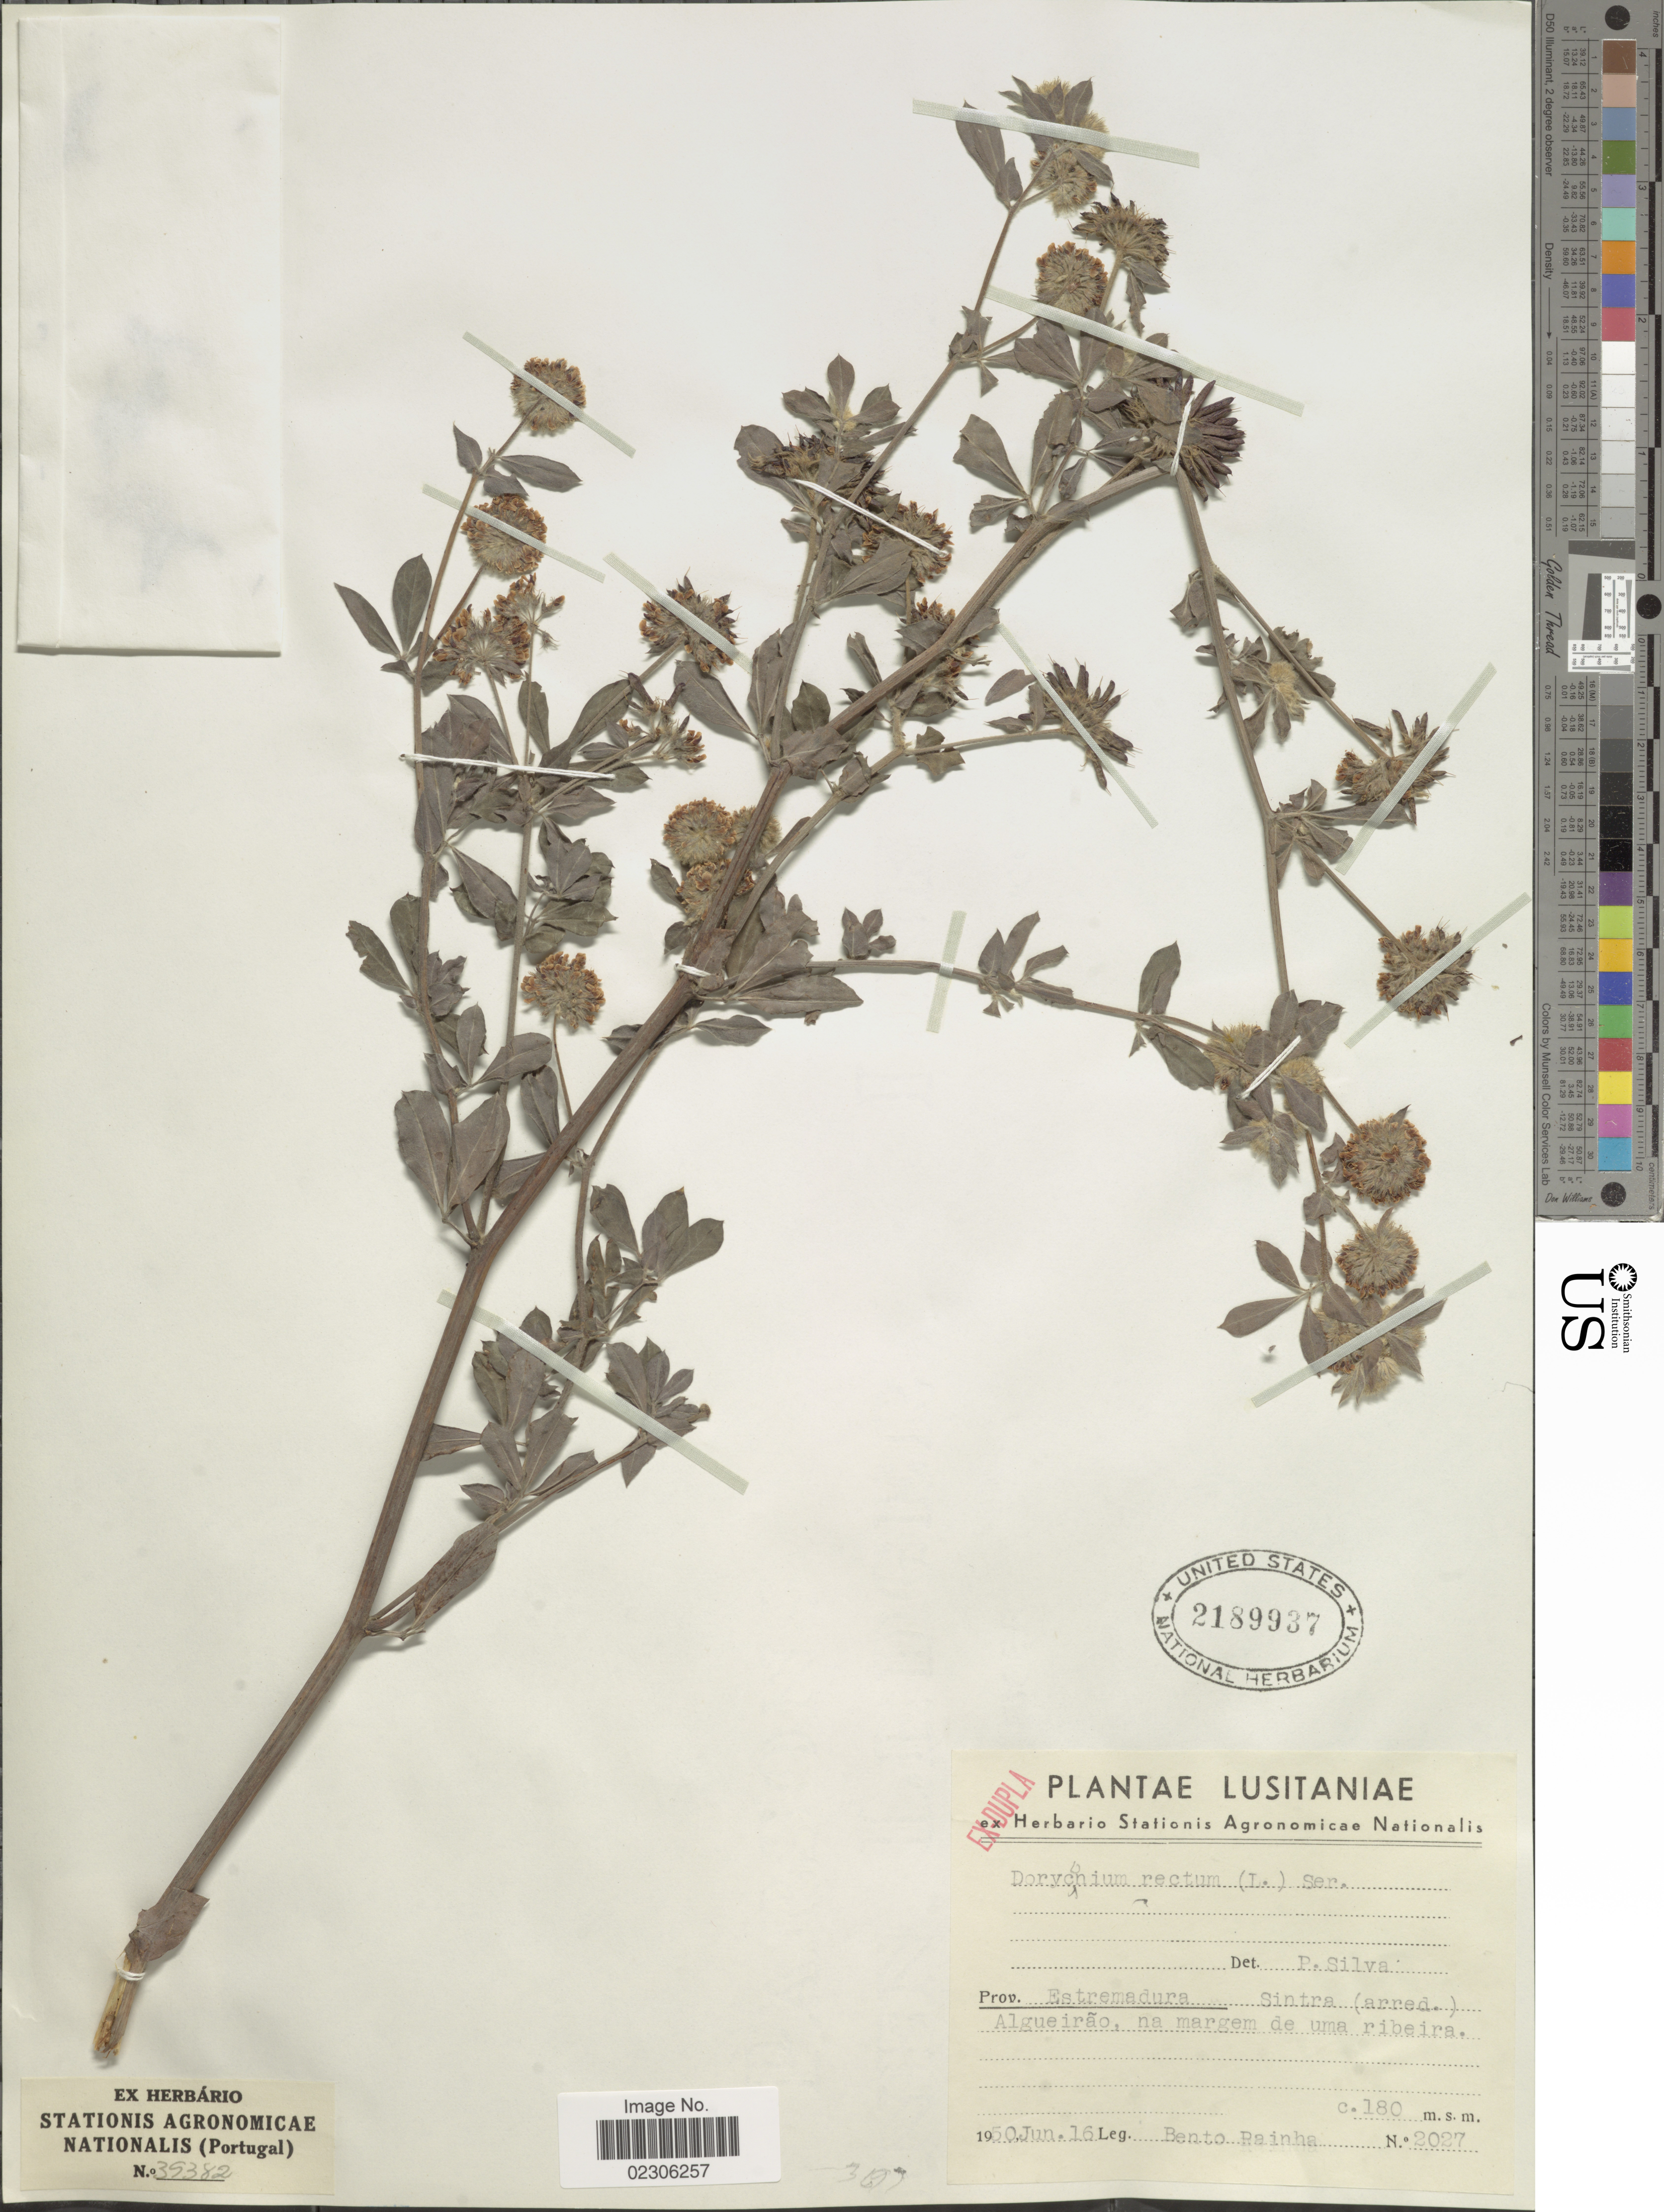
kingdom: Plantae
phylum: Tracheophyta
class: Magnoliopsida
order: Fabales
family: Fabaceae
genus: Dorycnium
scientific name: Dorycnium rectum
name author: (L.) Ser.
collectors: B. Rainha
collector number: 2027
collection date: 1950-06-16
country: Portugal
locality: Prov. Estremadura, Sintra (arred) Algueirao, na margem de uma ribeira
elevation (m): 180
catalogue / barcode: US 2189937